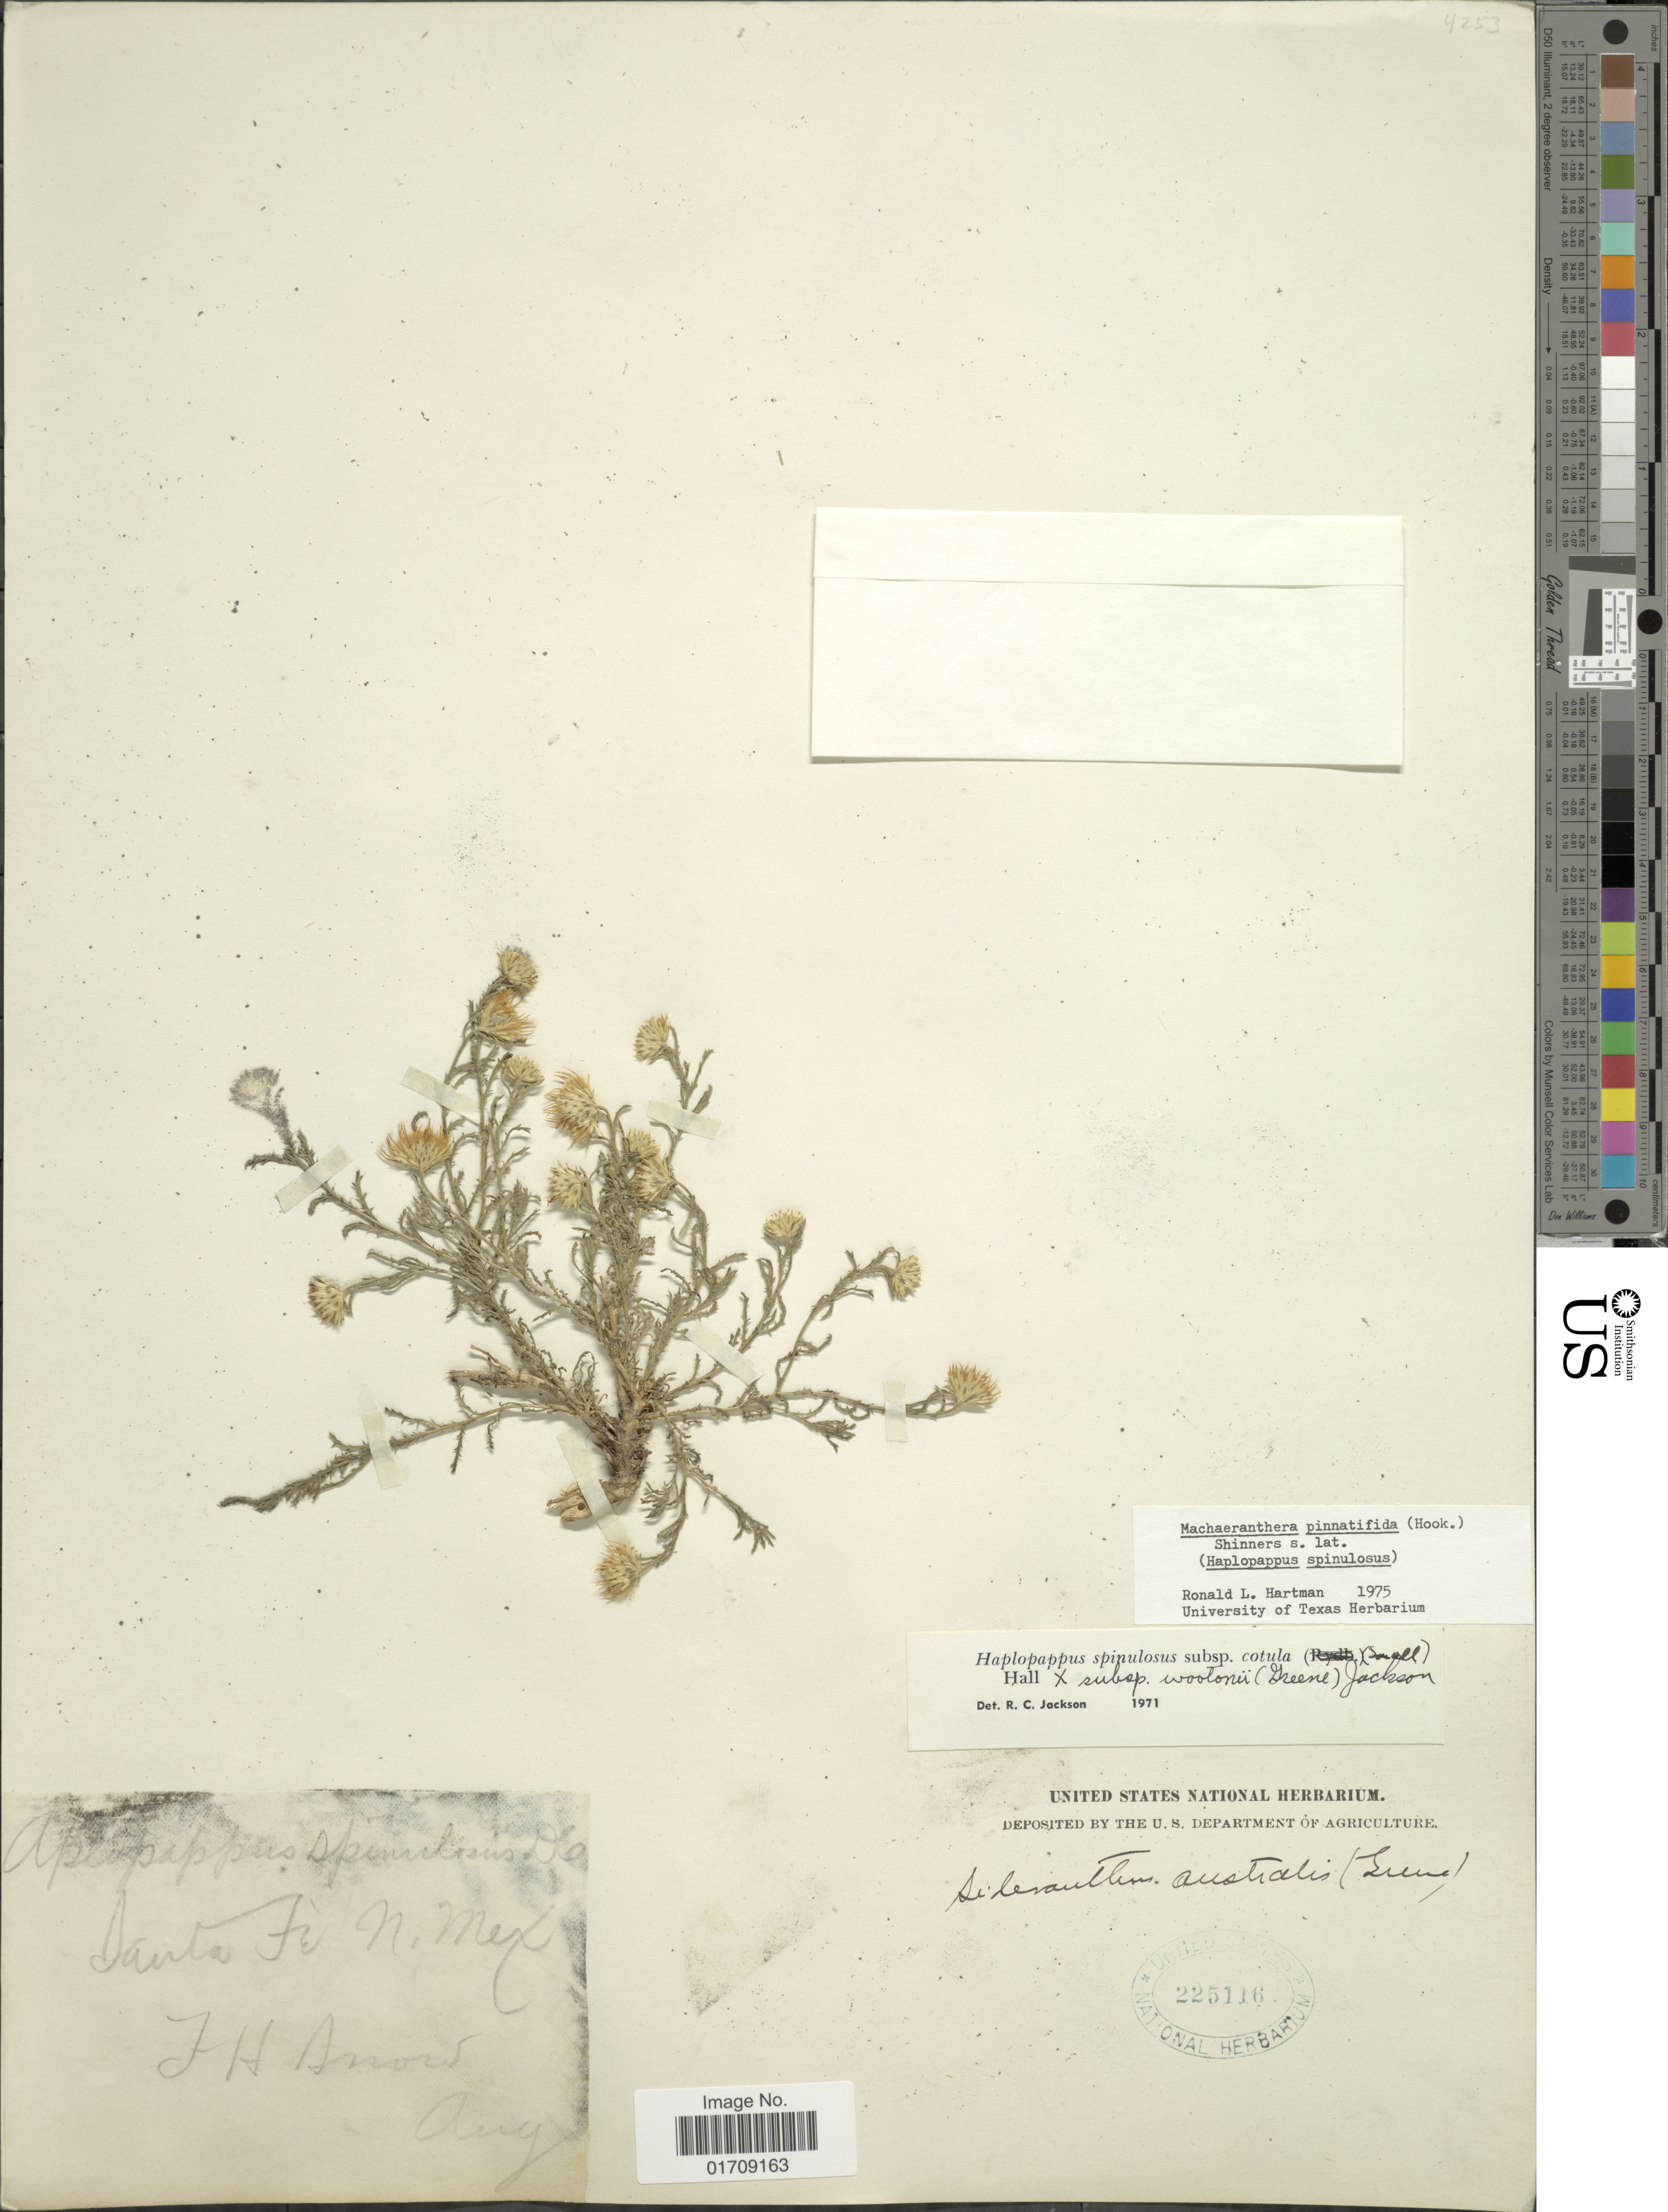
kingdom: Plantae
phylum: Tracheophyta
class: Magnoliopsida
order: Asterales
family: Asteraceae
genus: Machaeranthera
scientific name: Machaeranthera pinnatifida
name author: (Hook.) Shinners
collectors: F. H. Snow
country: United States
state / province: New Mexico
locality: Santa Fe, N. Mex.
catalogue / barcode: US 225116